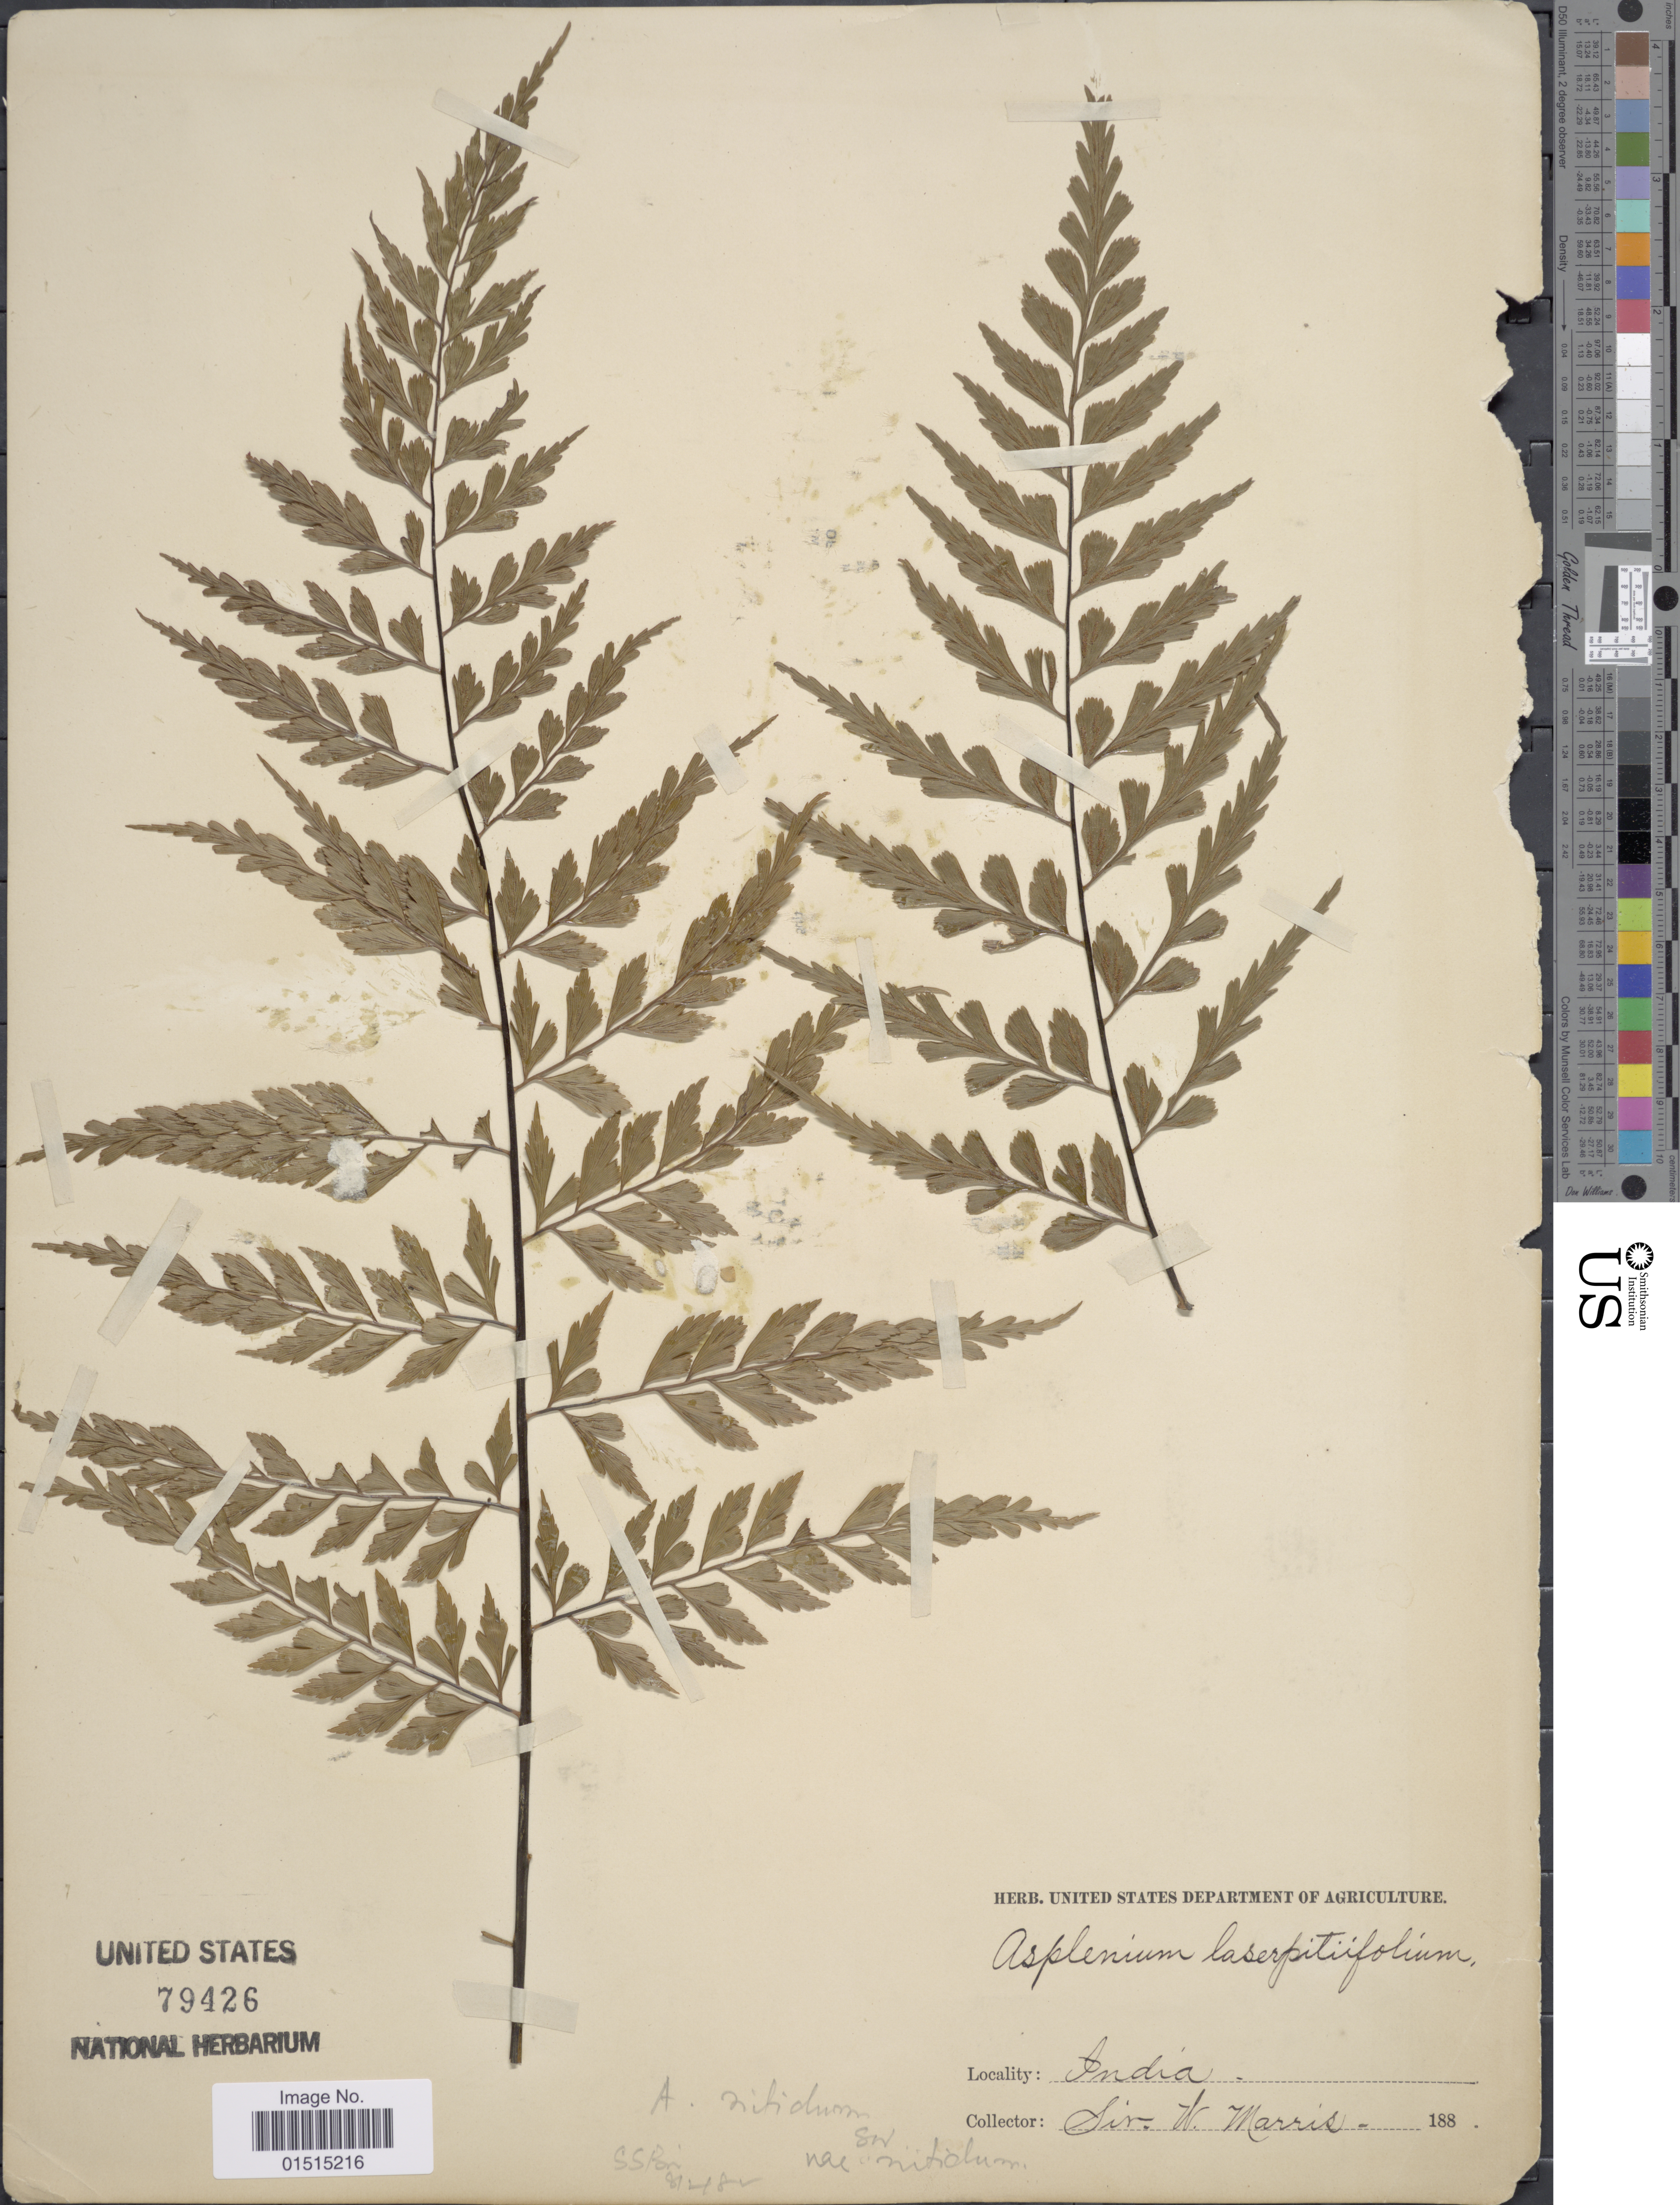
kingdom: Plantae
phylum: Tracheophyta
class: Polypodiopsida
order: Polypodiales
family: Aspleniaceae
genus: Asplenium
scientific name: Asplenium nitidum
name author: Sw.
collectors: W. Marris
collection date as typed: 188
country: India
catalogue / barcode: US 79426